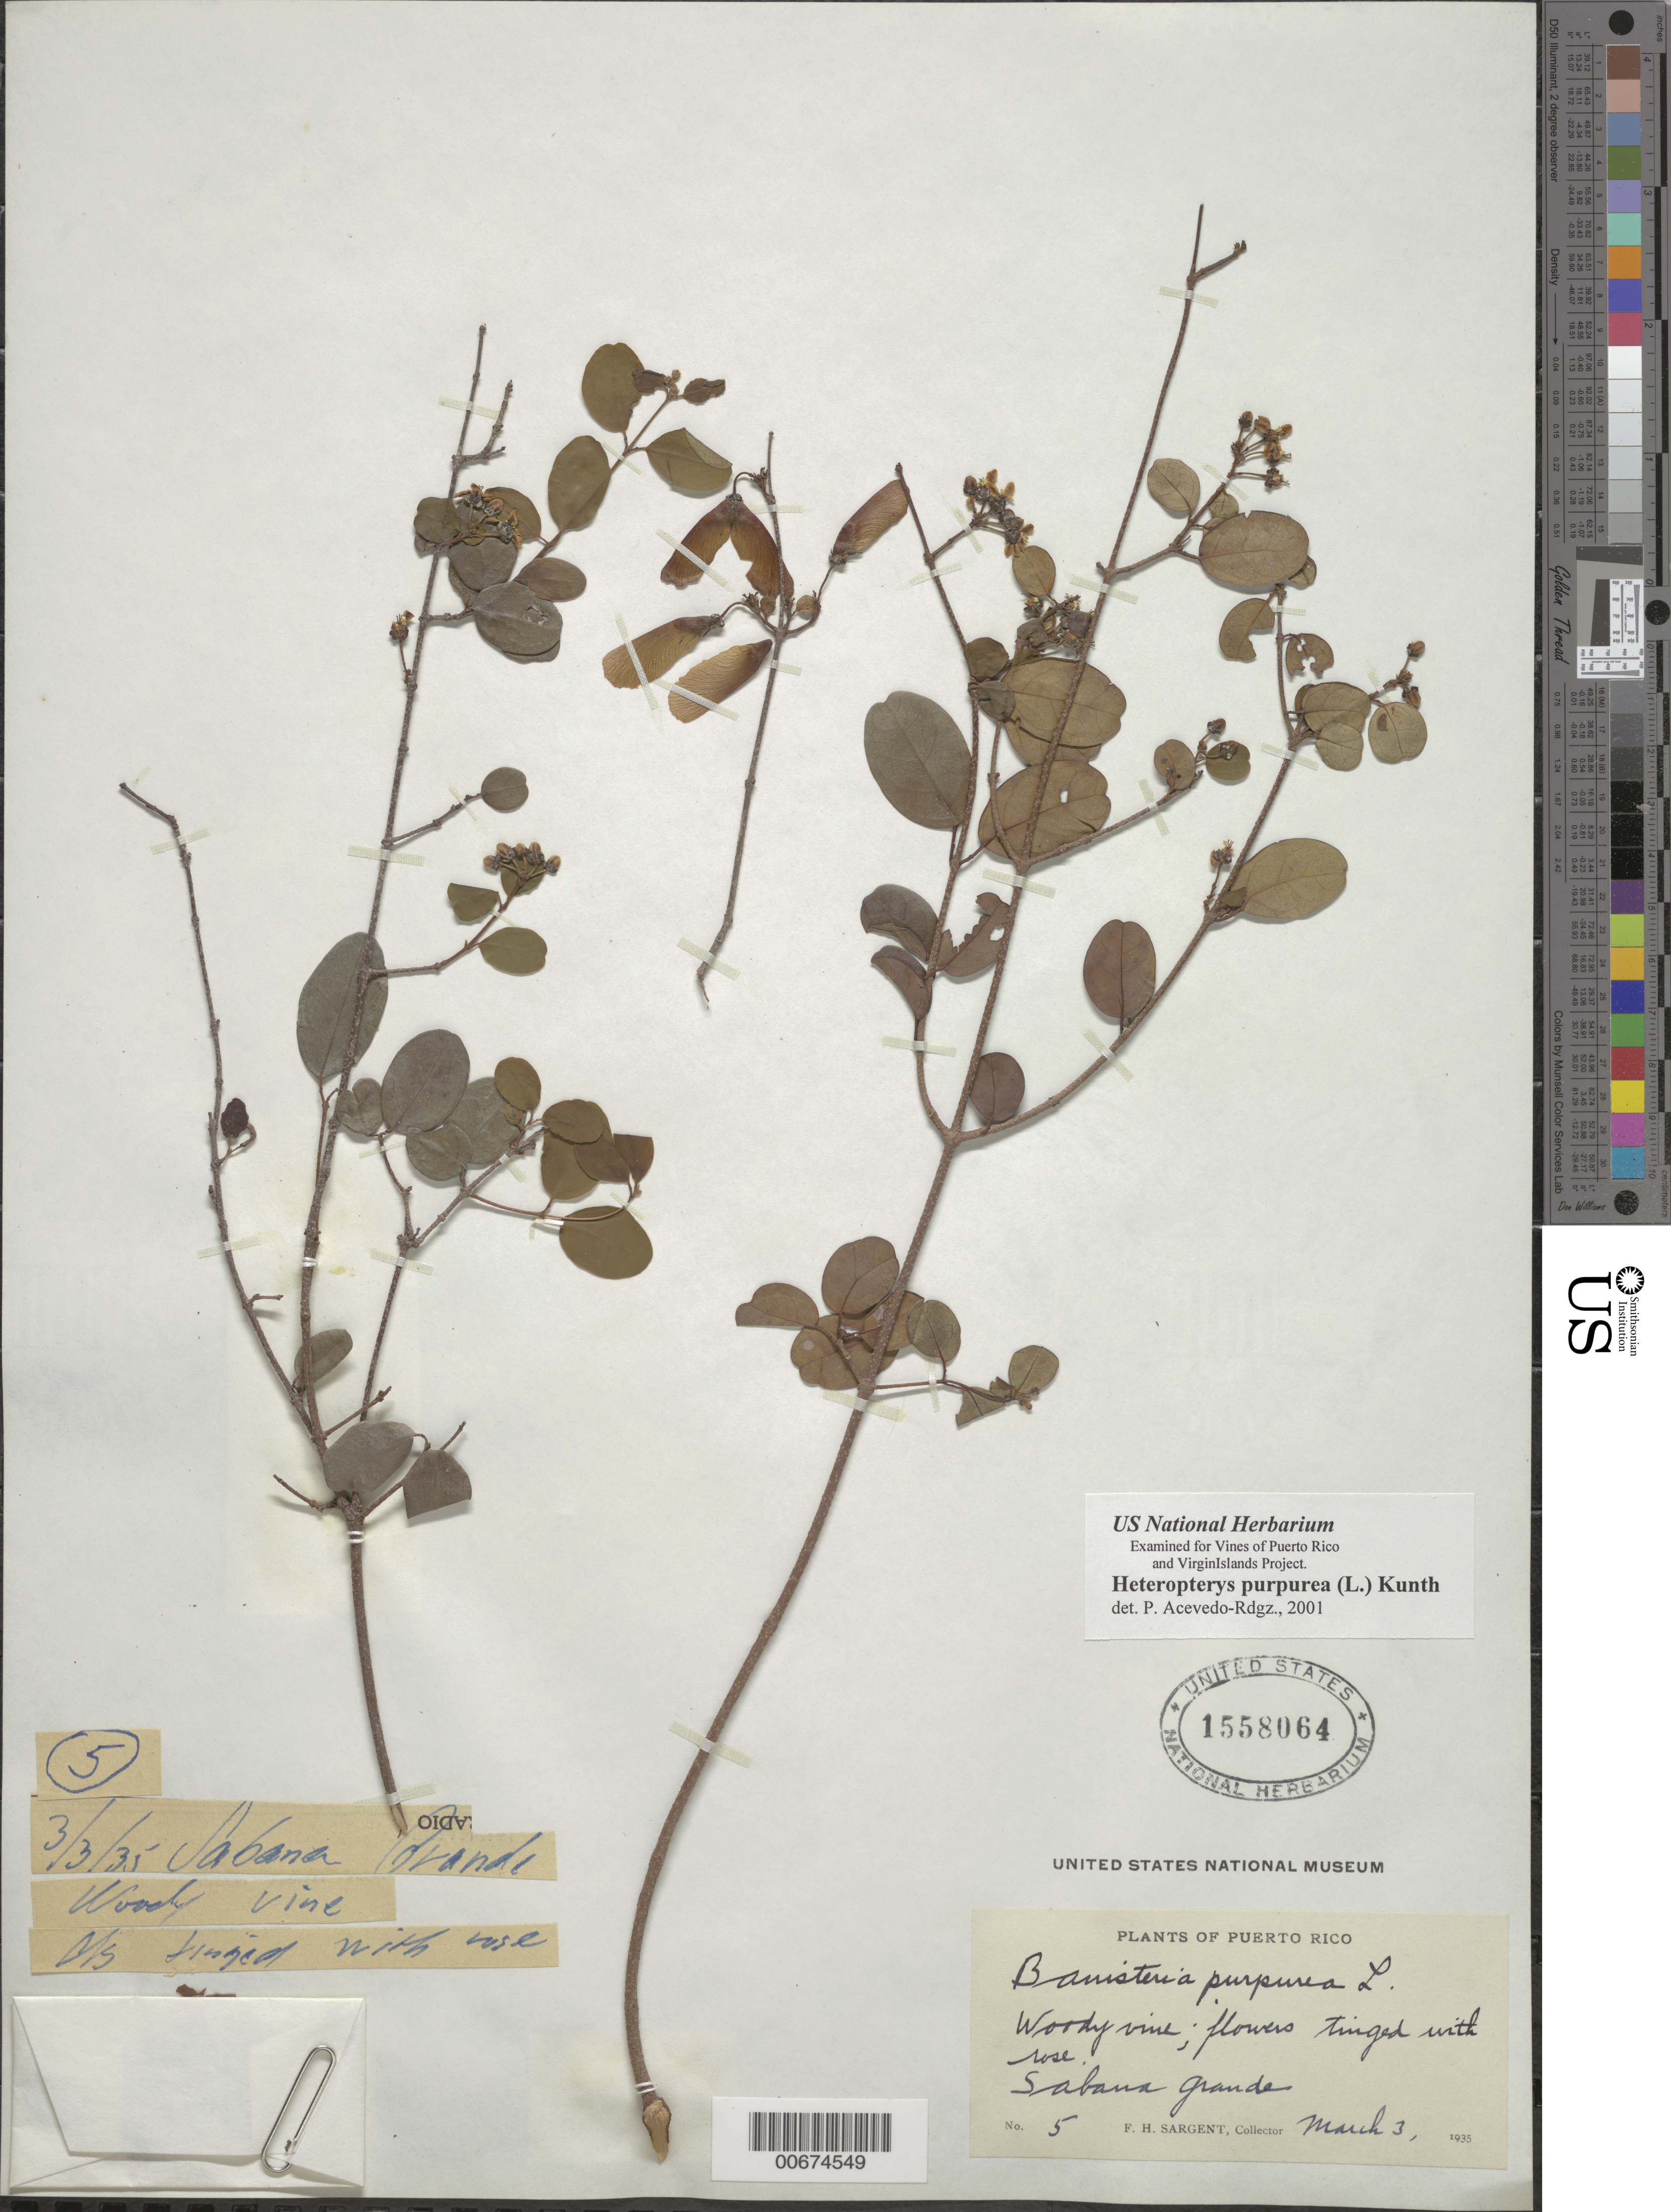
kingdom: Plantae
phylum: Tracheophyta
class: Magnoliopsida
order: Malpighiales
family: Malpighiaceae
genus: Heteropterys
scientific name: Heteropterys purpurea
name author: (L.) Kunth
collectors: F. H. Sargent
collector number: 5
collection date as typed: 03 Mar 1935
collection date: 1935-03-03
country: Puerto Rico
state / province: Sabana Grande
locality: Sabana Grande.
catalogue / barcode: US 1558064